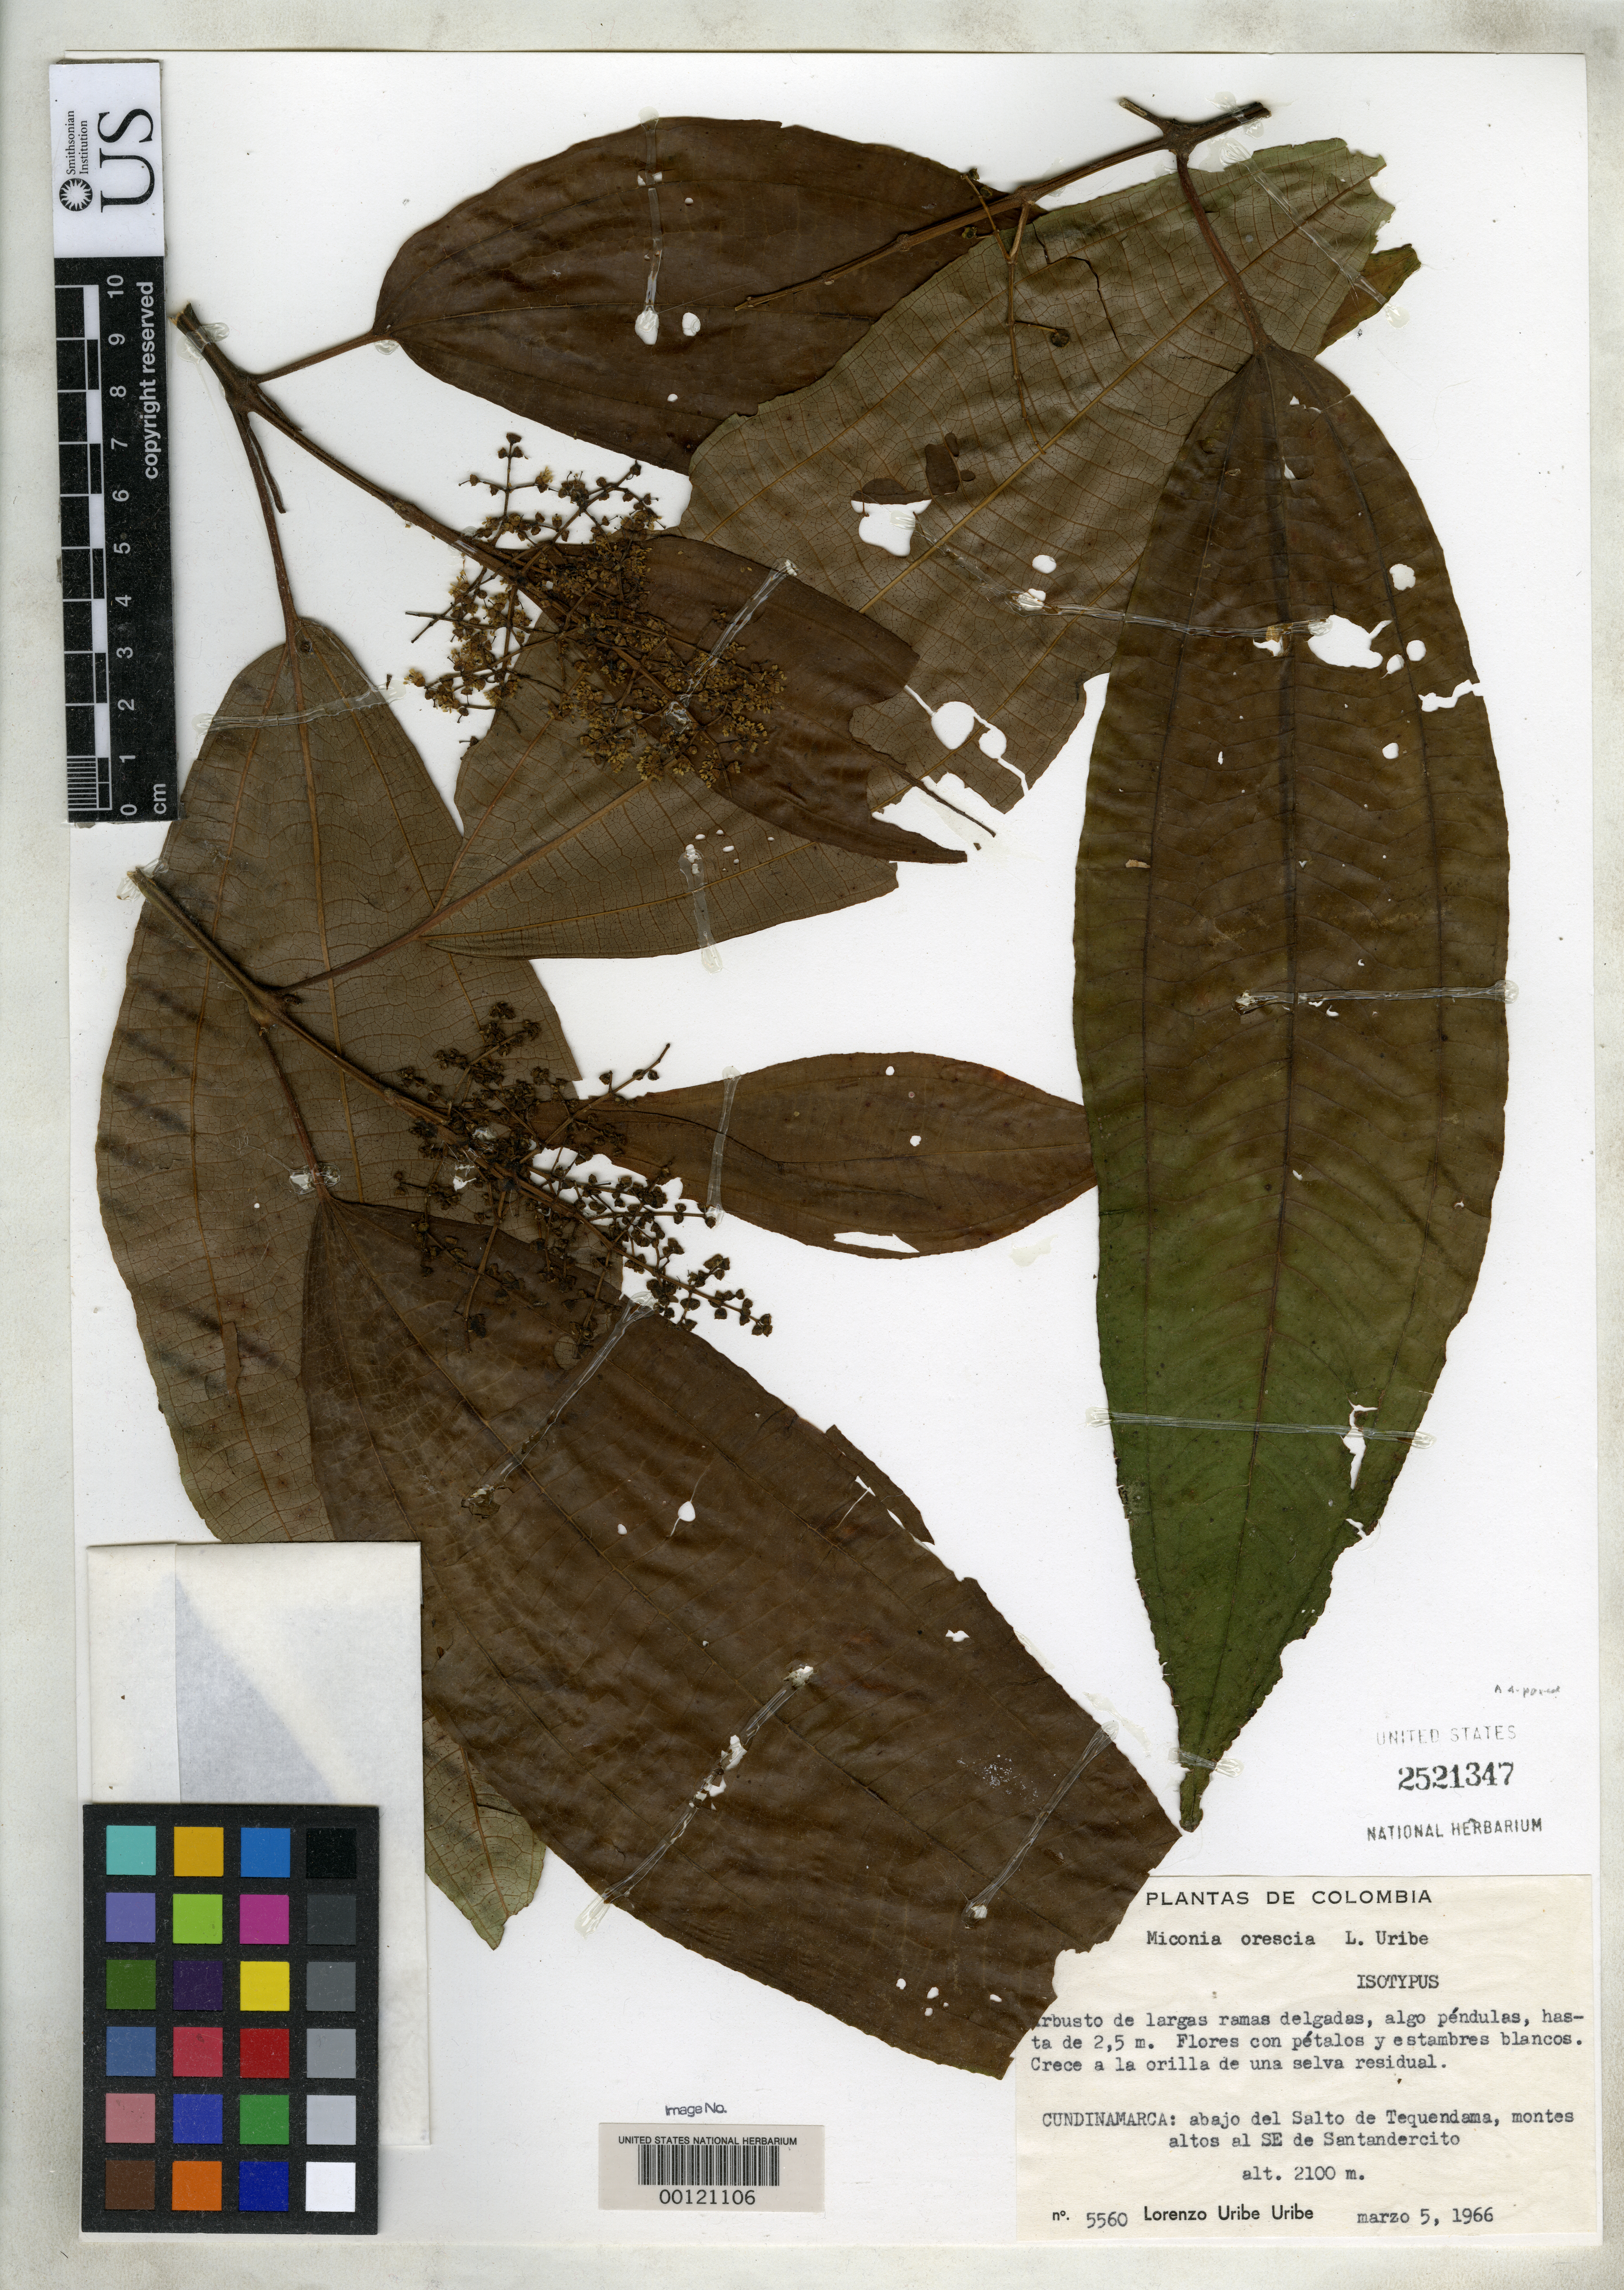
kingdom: Plantae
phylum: Tracheophyta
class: Magnoliopsida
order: Myrtales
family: Melastomataceae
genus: Miconia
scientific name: Miconia orescia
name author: L. Uribe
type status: Isotype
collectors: L. Uribe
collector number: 5560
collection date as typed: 05 Mar 1966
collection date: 1966-03-05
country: Colombia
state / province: Cundinamarca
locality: Salto de Tequendama.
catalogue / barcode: US 2521347